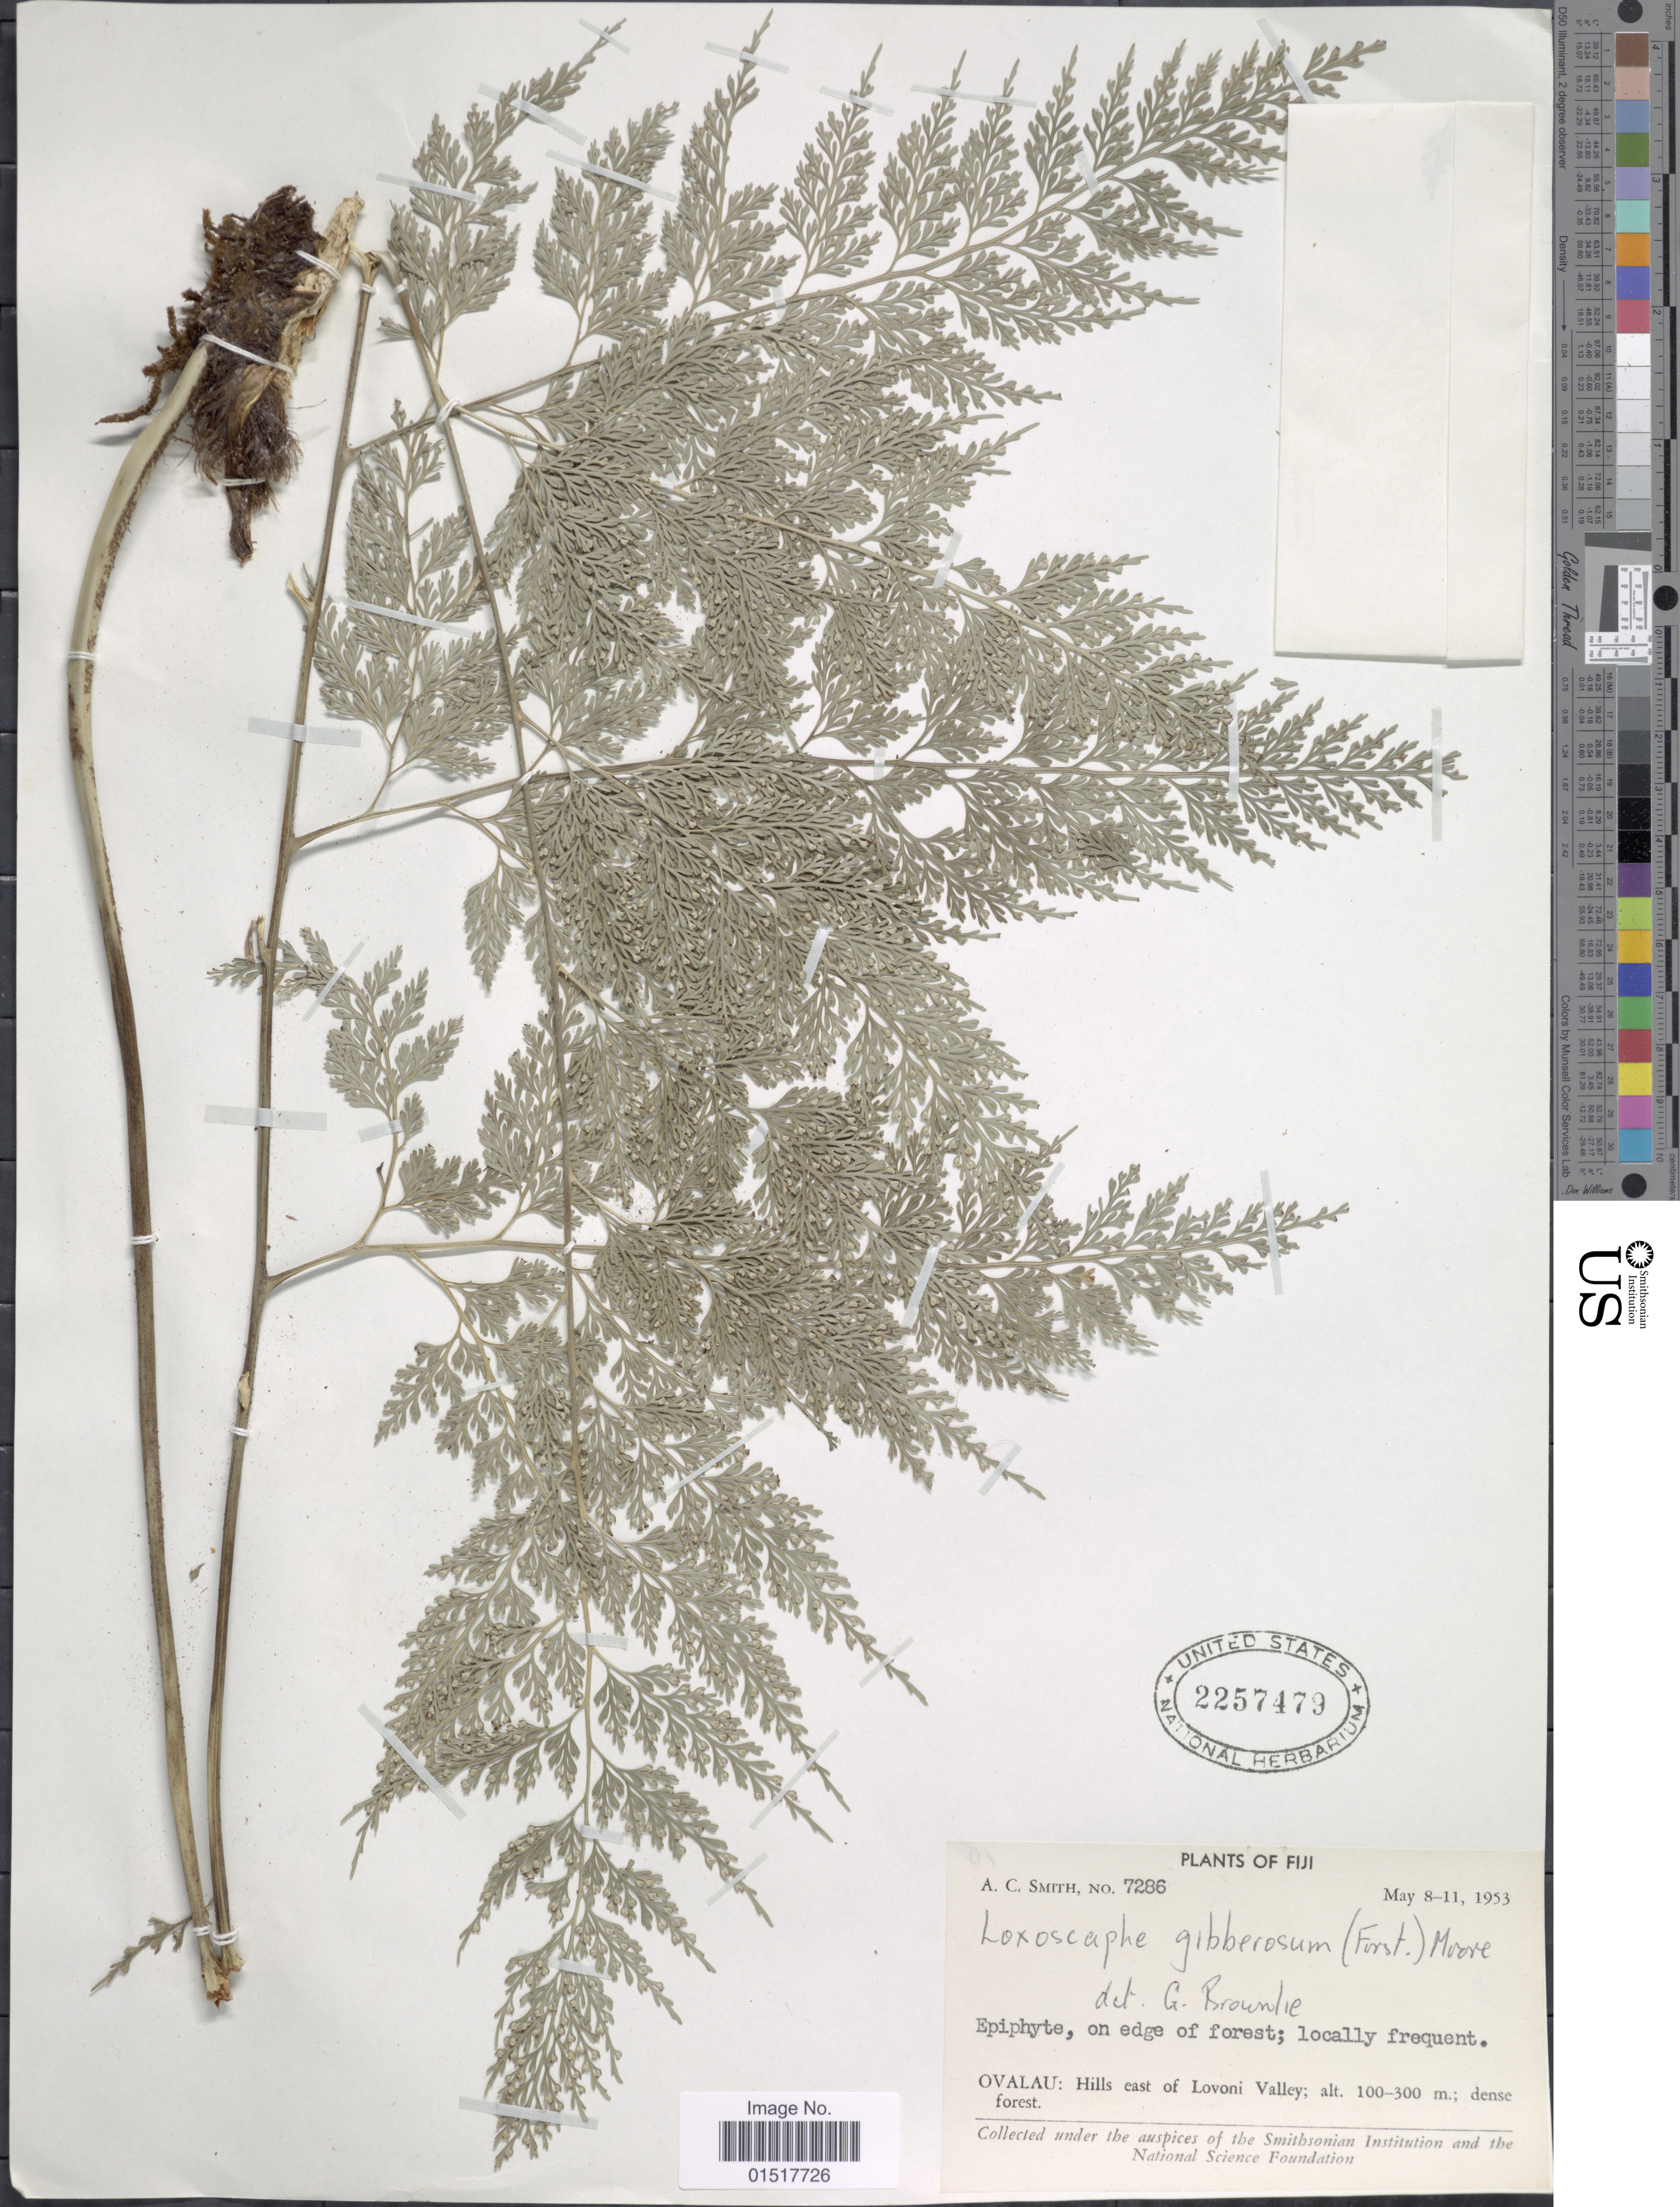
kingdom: Plantae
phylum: Tracheophyta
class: Polypodiopsida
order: Polypodiales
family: Aspleniaceae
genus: Asplenium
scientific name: Asplenium gibberosum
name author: (G. Forst.) Mett.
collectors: A. C. Smith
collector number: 7286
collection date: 1953-05-08/1953-05-11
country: Fiji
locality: Ovalau: Hills east of Lovoni Valley.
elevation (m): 100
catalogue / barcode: US 2257479